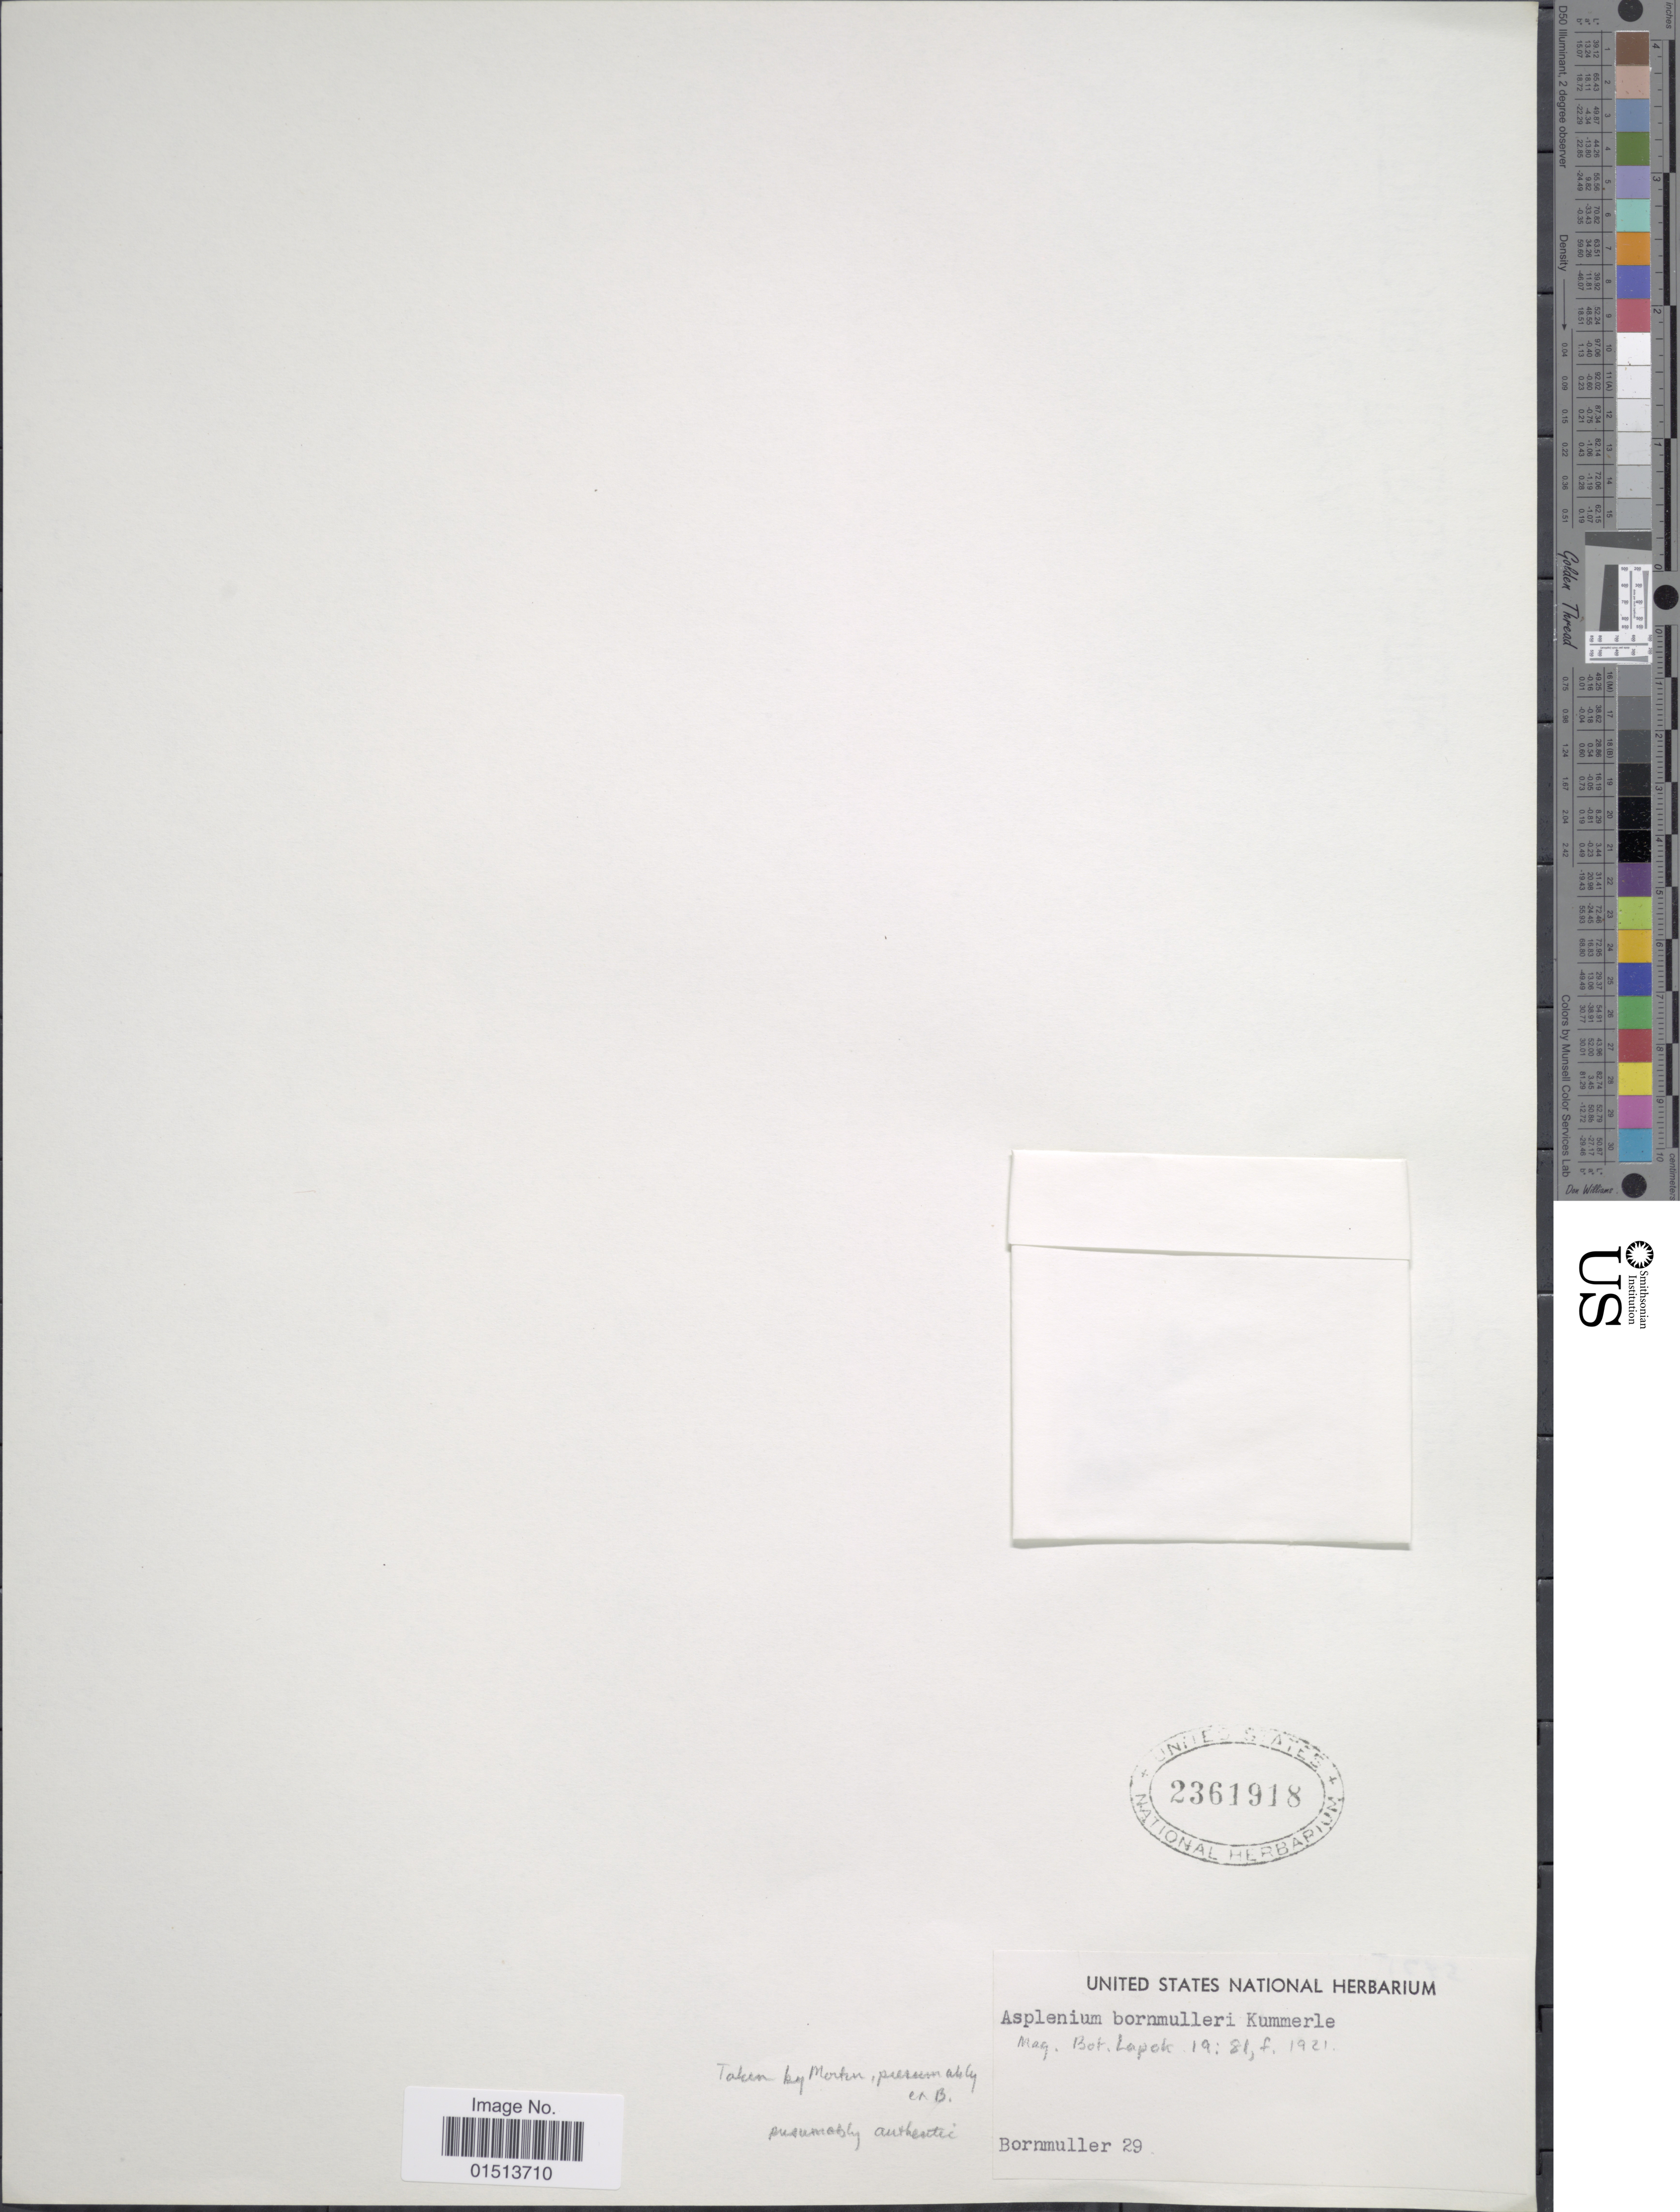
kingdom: Plantae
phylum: Tracheophyta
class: Polypodiopsida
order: Polypodiales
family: Aspleniaceae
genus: Asplenium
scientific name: Asplenium bornmuelleri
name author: Kummerle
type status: Isosyntype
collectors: J. Bornmüller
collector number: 29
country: North Macedonia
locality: Macedonia, Mt. Markograd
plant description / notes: Fragmentary material of type specimen ex herb. Hamburg [photo of original specimen filed in main herbarium]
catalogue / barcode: US 2361918